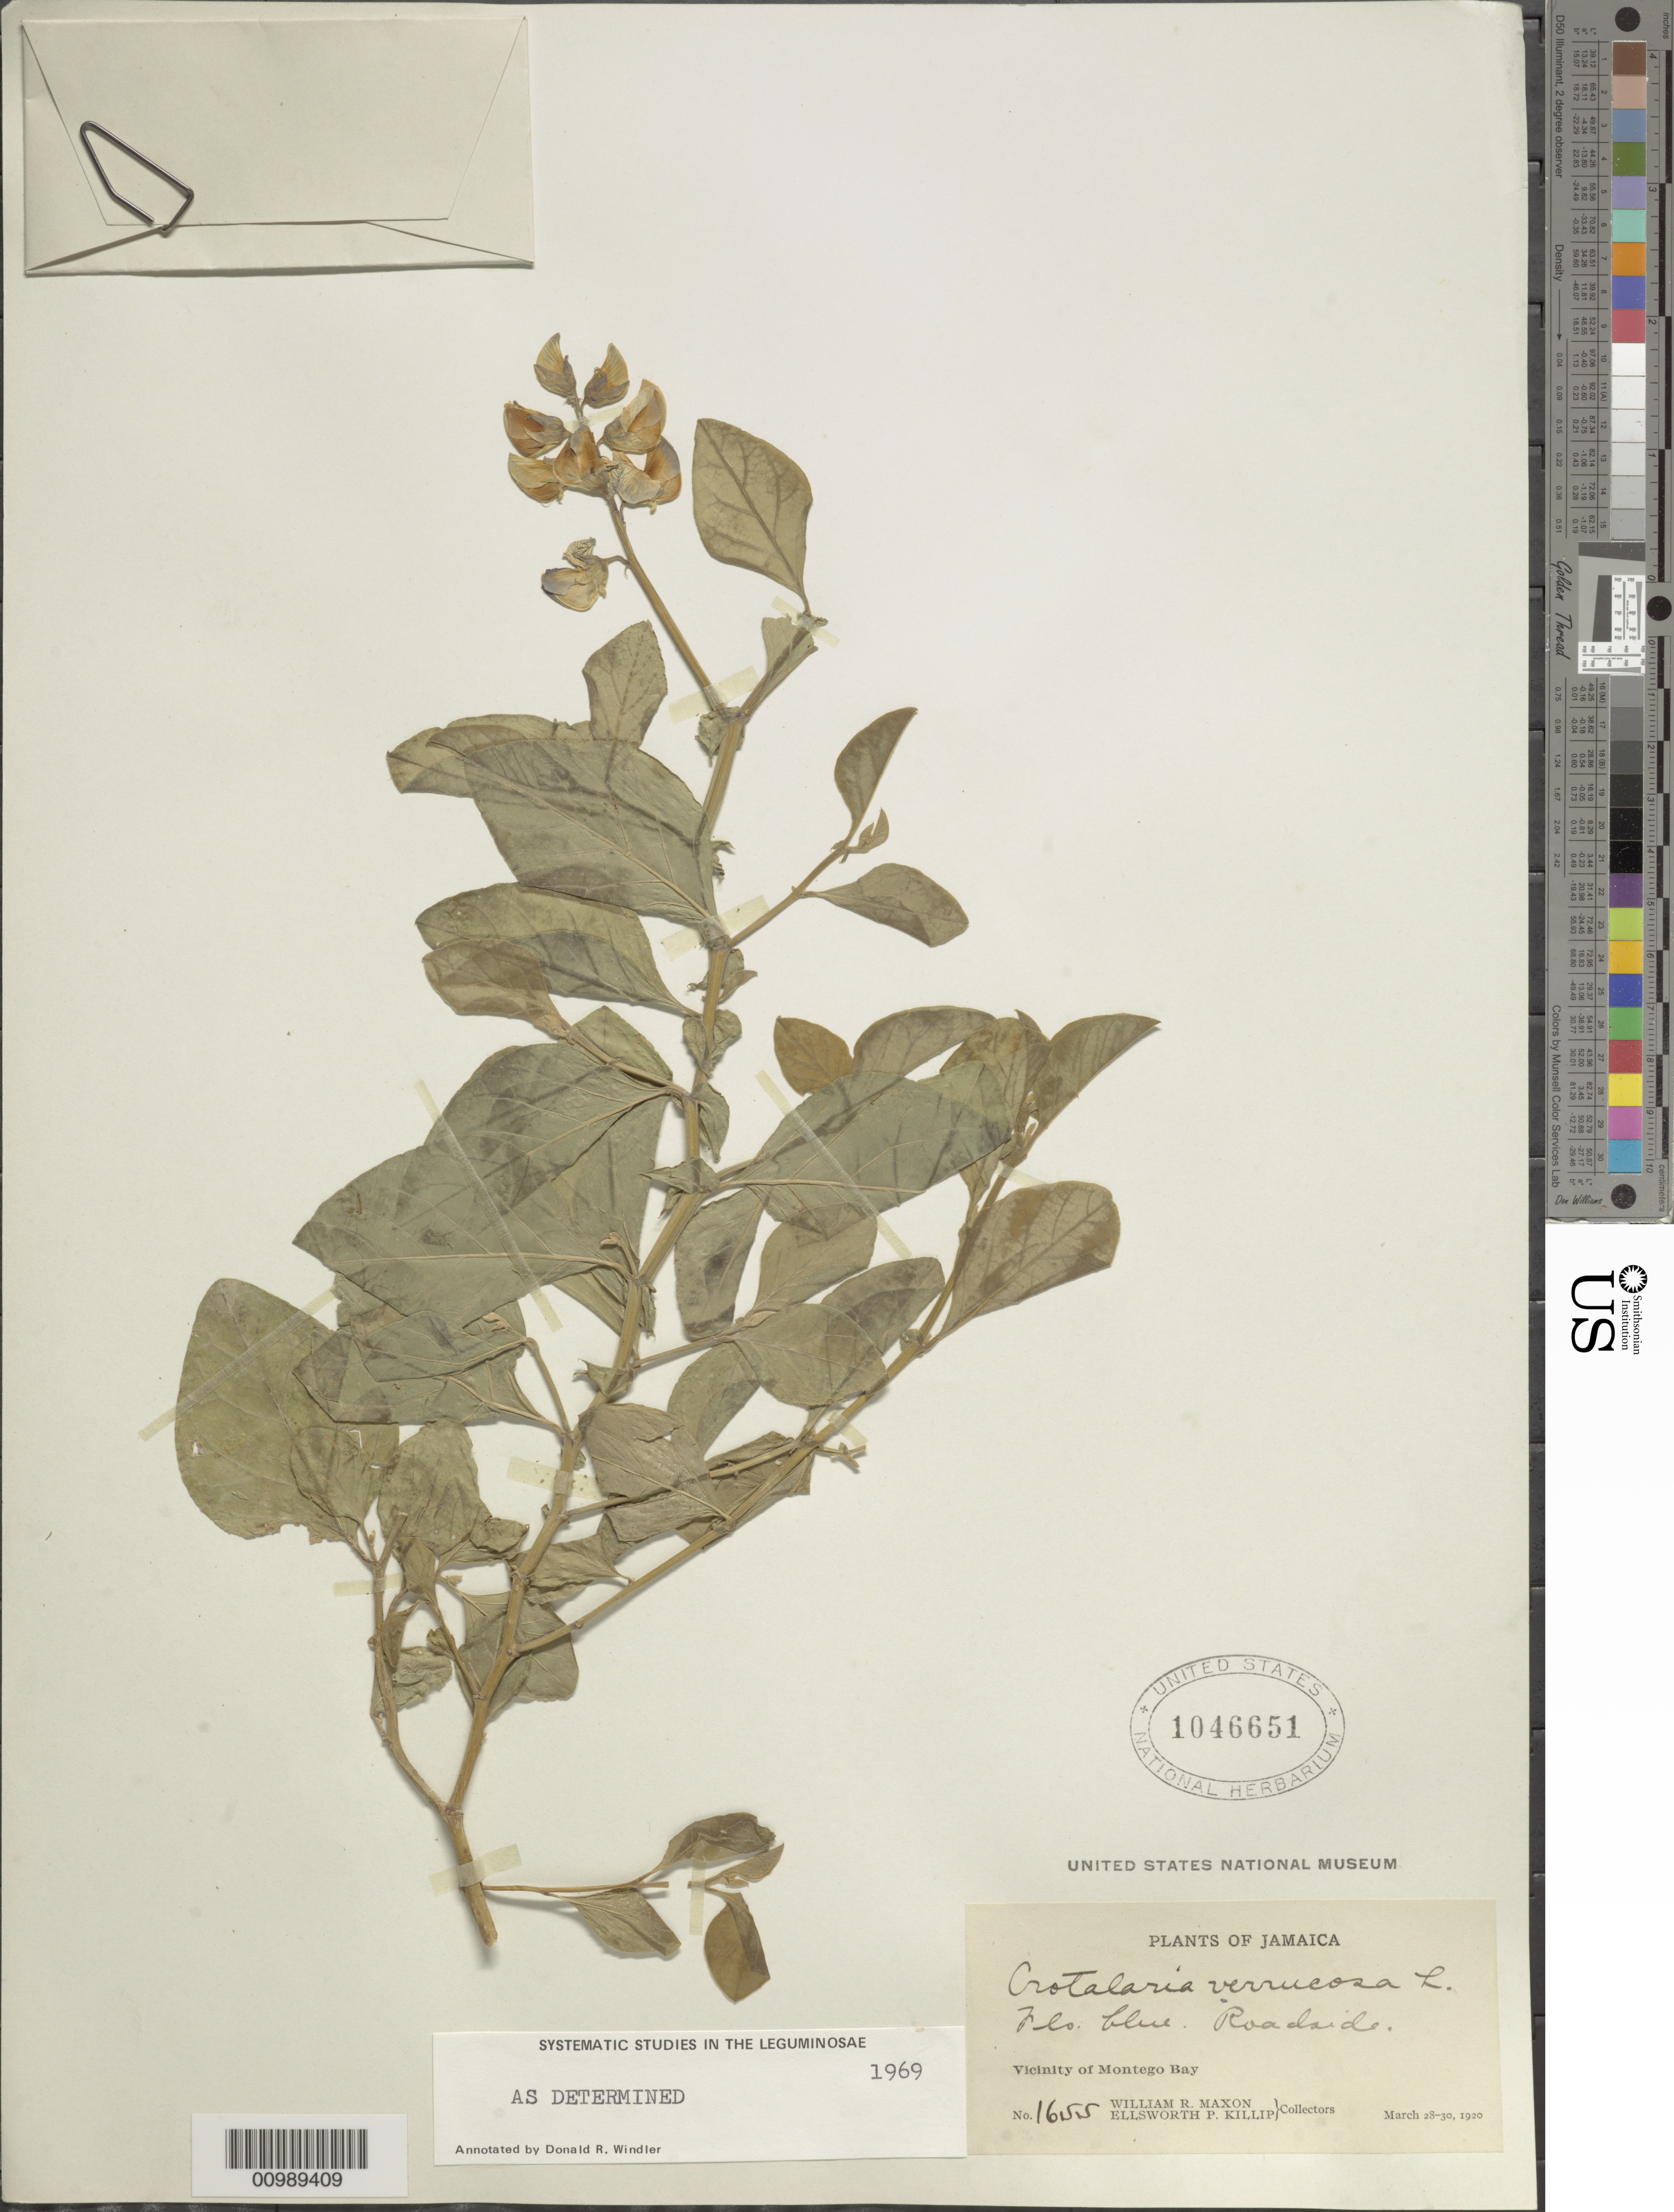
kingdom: Plantae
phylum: Tracheophyta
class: Magnoliopsida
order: Fabales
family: Fabaceae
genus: Crotalaria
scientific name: Crotalaria verrucosa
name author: L.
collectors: W. R. Maxon & E. P. Killip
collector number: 1655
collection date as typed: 28 Mar 1920 to 30 Mar 1920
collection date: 1920-03-28/1920-03-30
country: Jamaica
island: Jamaica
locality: Montego Bay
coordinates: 0 N, 0 E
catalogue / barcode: US 1046651